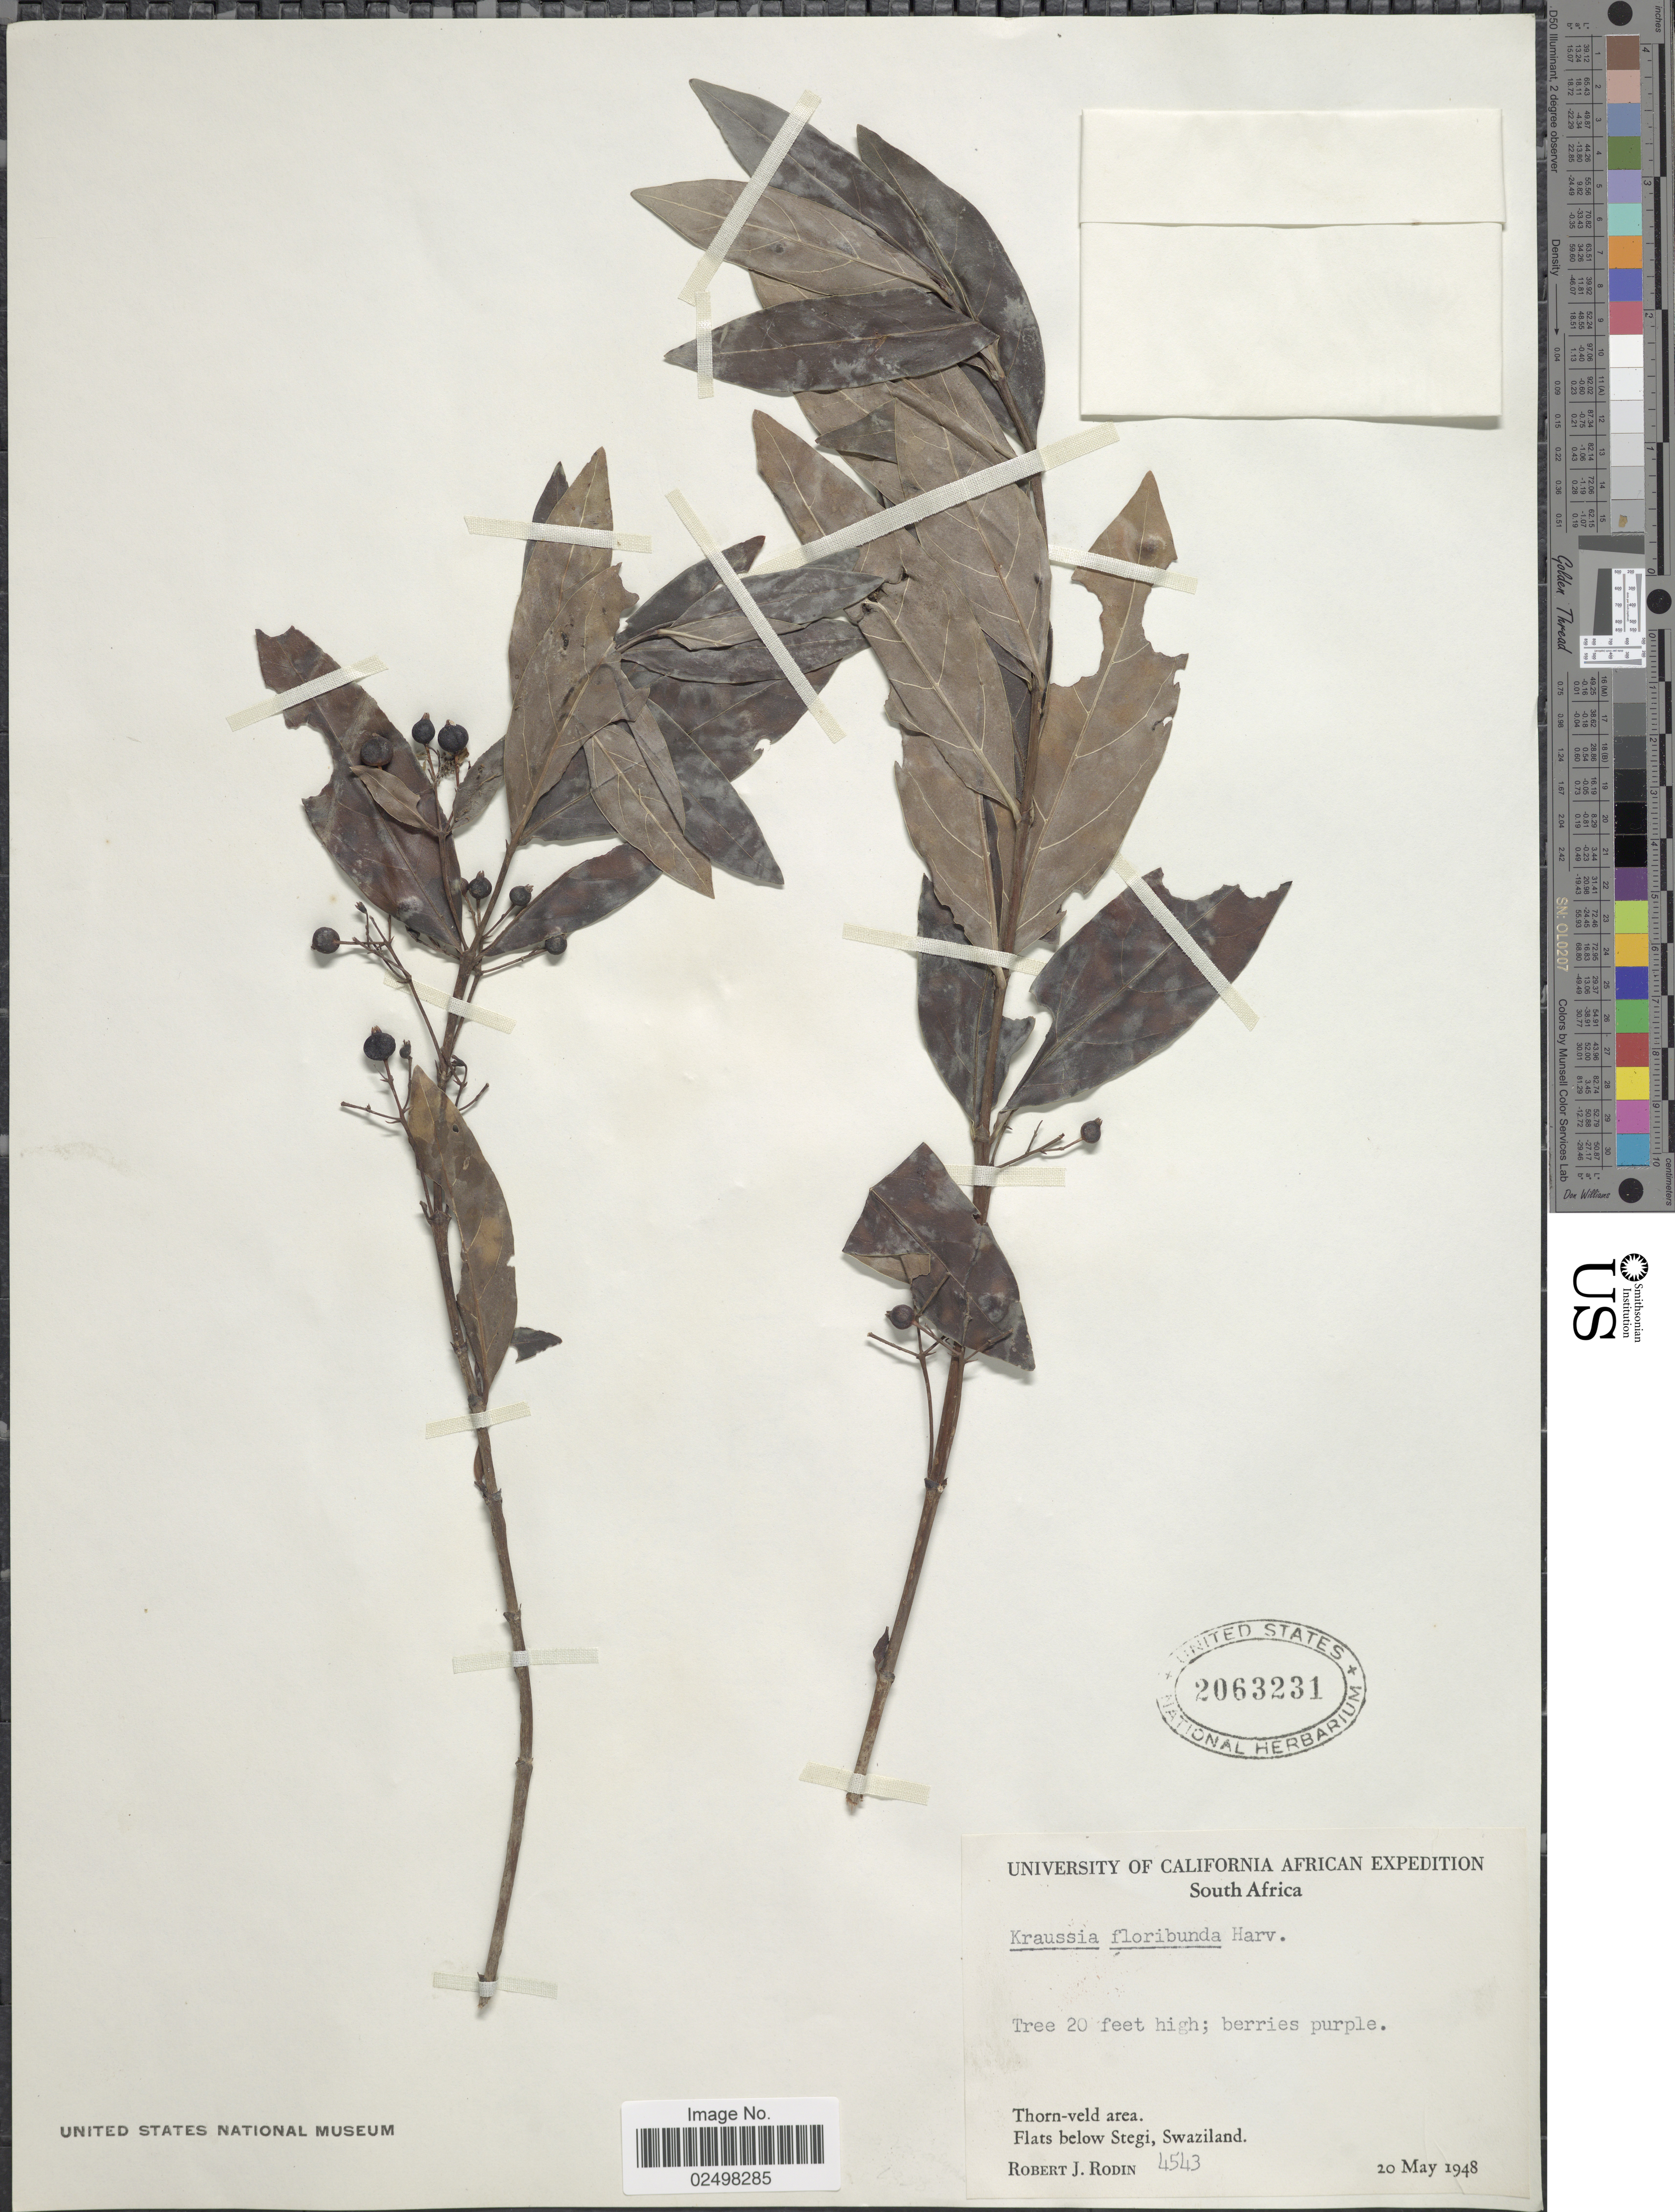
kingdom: Plantae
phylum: Tracheophyta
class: Magnoliopsida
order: Gentianales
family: Rubiaceae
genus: Kraussia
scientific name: Kraussia floribunda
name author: Harv.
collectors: R. J. Rodin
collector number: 4543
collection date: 1948-05-20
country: Eswatini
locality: Below Stegi, Swaziland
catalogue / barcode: US 2063231